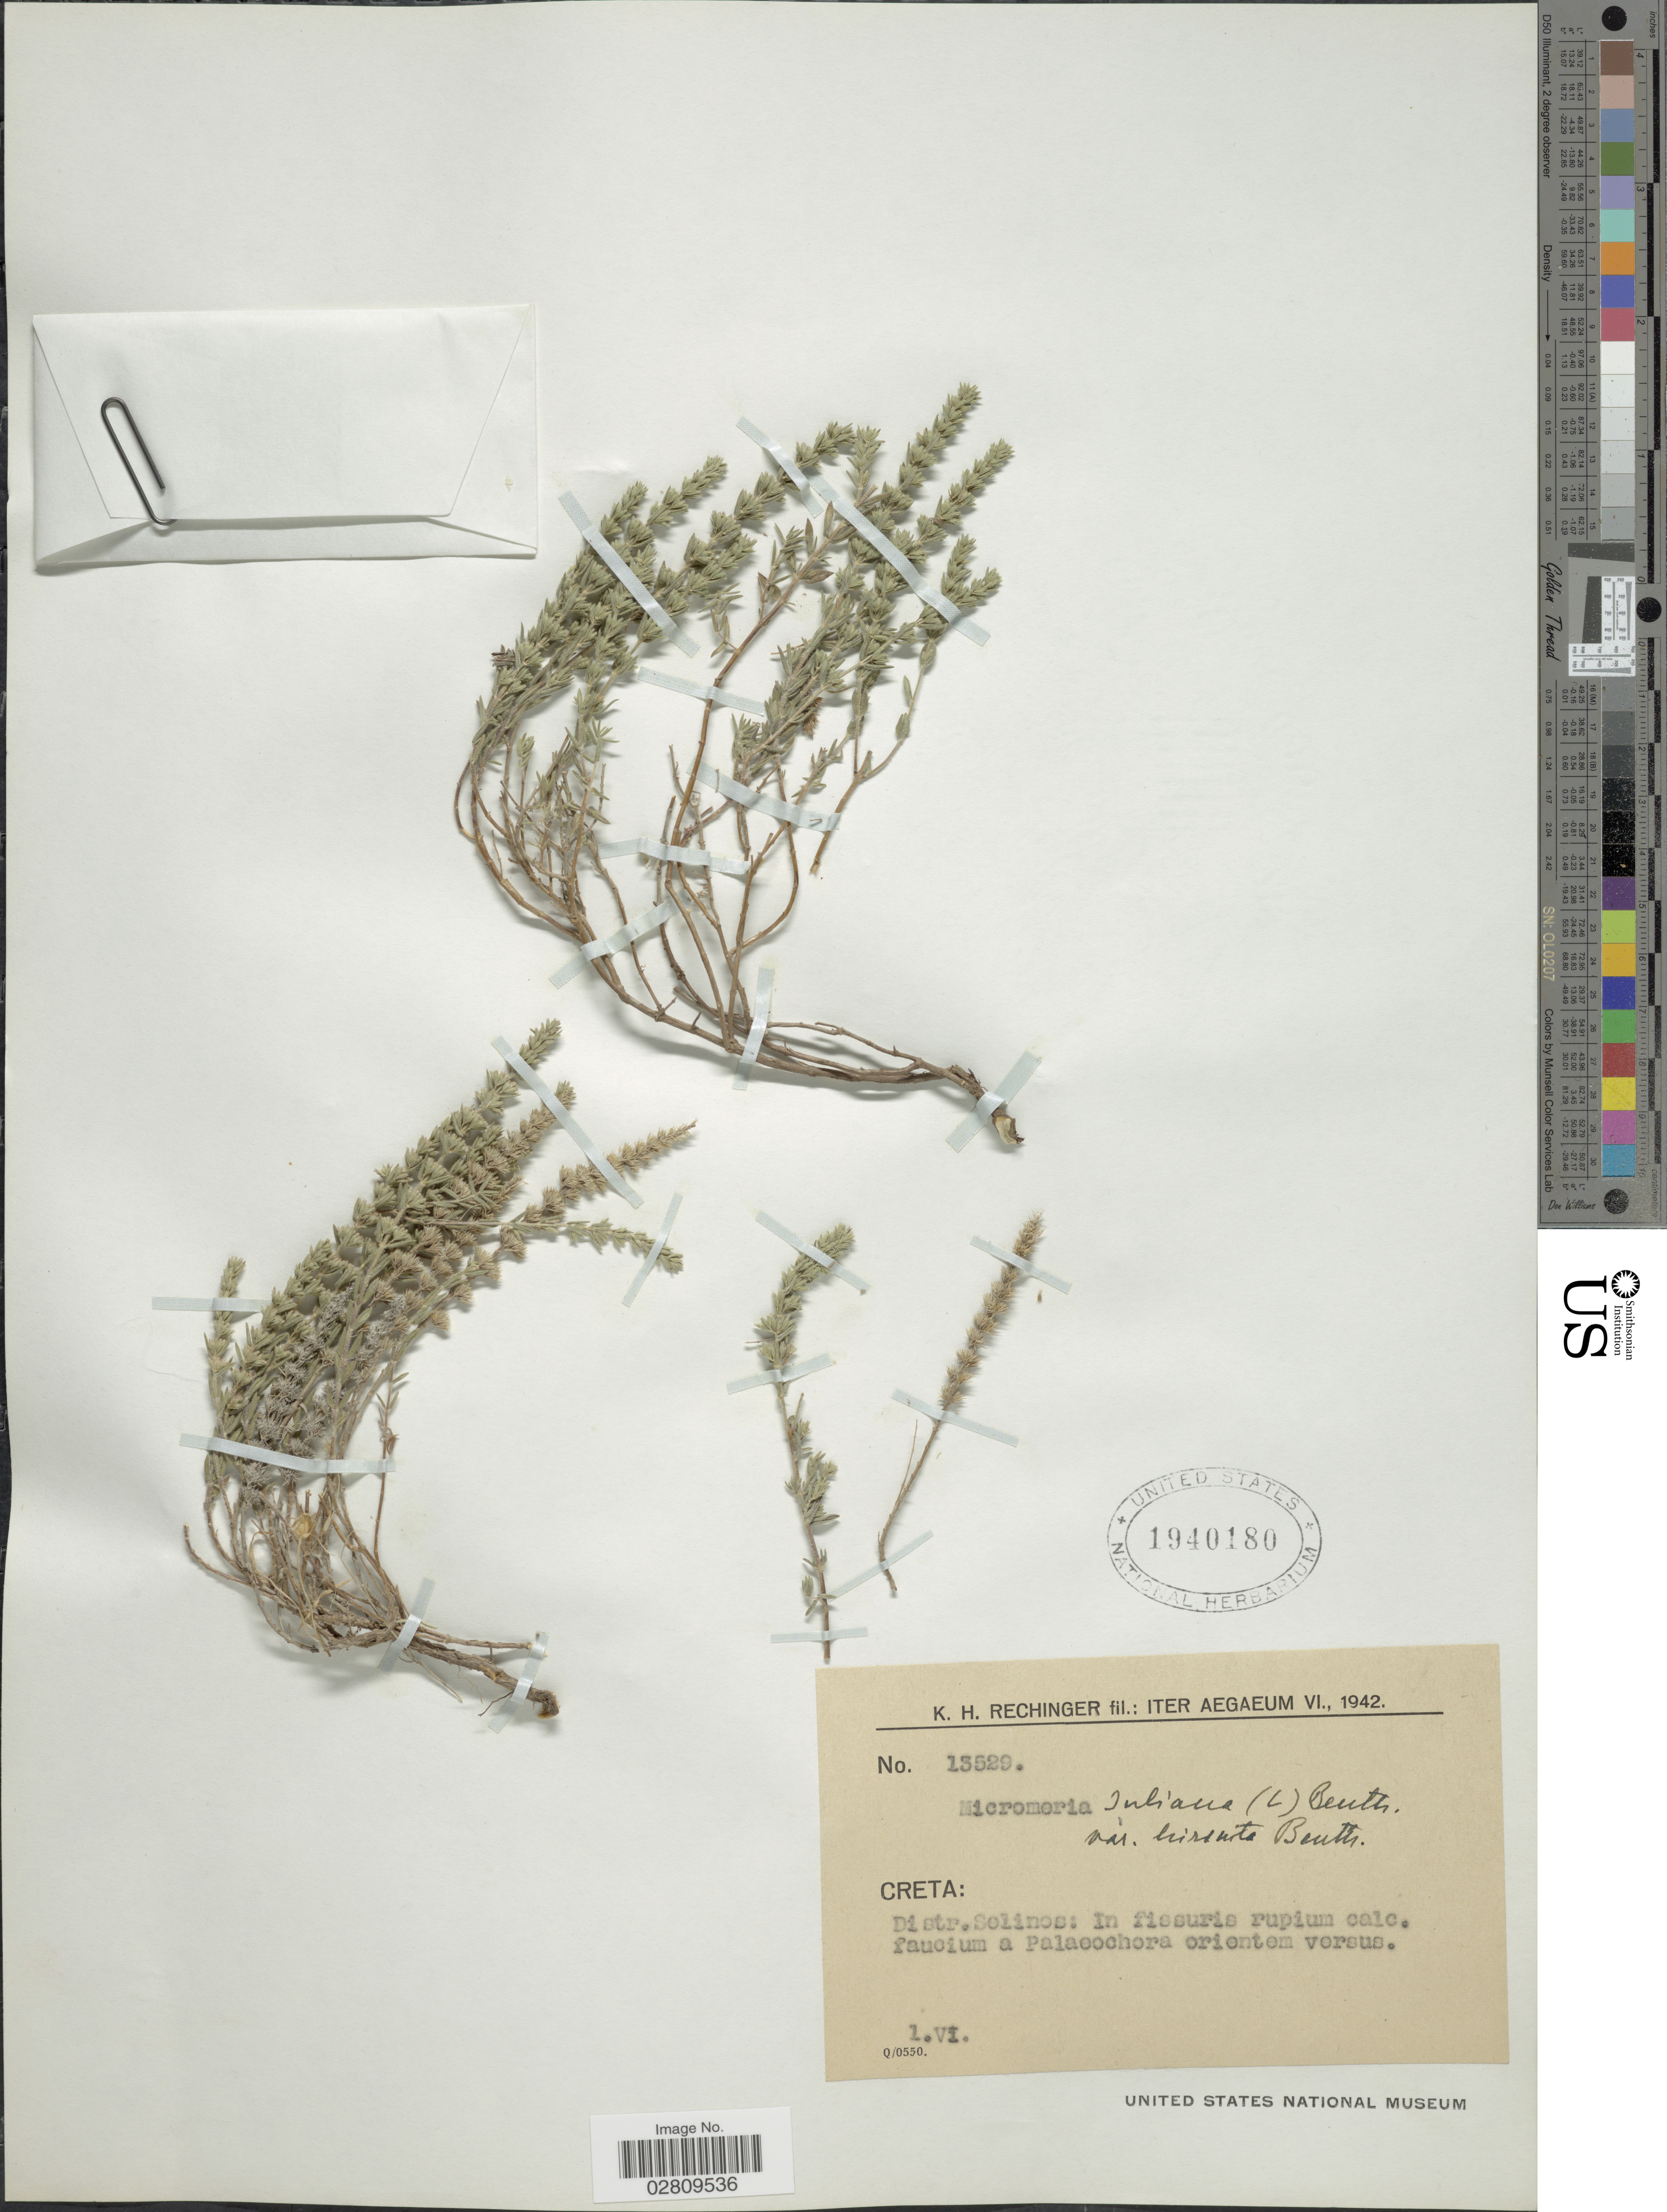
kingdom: Plantae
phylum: Tracheophyta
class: Magnoliopsida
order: Lamiales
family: Lamiaceae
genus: Micromeria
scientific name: Micromeria juliana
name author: (L.) Benth. ex Rchb.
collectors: K. H. Rechinger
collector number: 13529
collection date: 1942-06-01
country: Greece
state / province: Crete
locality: Creta: Distr. Selinos: In fissuris rupium calc. faucium a Palaeochora orientem versus.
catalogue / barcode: US 1940180